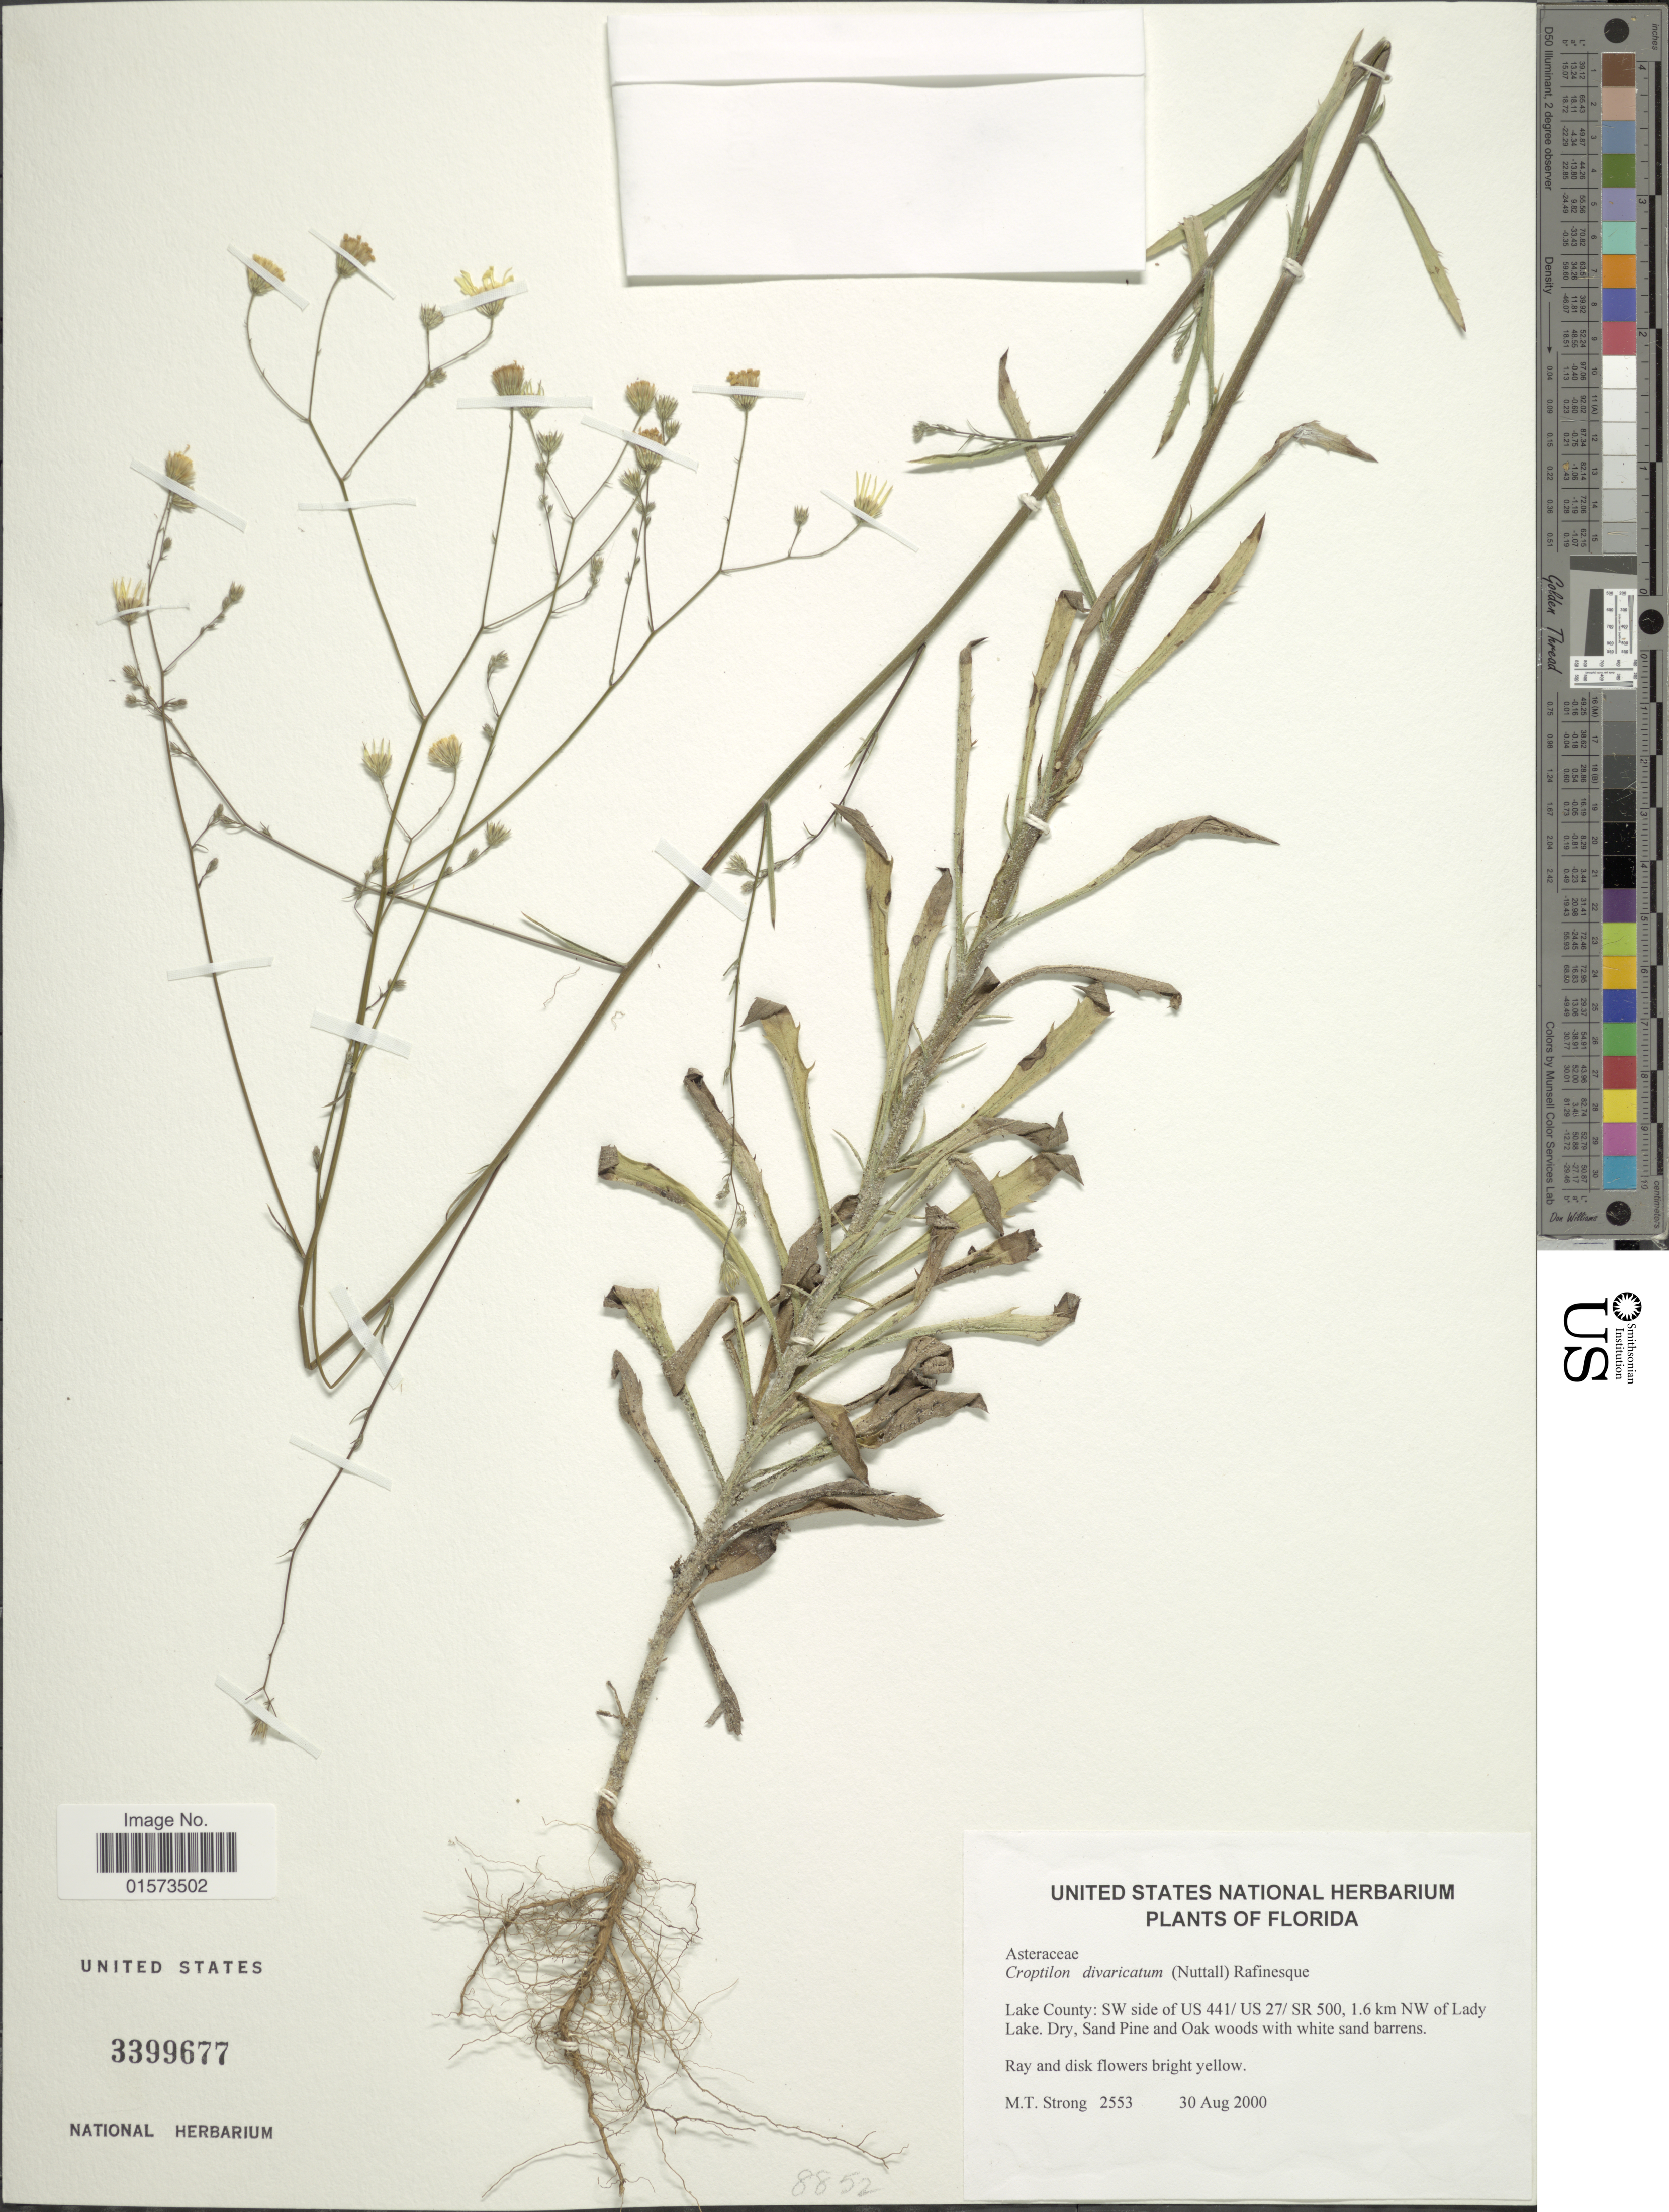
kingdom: Plantae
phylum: Tracheophyta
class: Magnoliopsida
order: Asterales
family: Asteraceae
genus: Croptilon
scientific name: Croptilon divaricatum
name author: (Nutt.) Raf.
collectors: M. T. Strong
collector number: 2553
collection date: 2000-08-30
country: United States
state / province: Florida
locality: Lake County: SW side of Us 441/US27/SR500, 1.6 km NW of Lady Lake, Dry,Sand Pine and Oak woods with sand barrens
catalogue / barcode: US 3399677